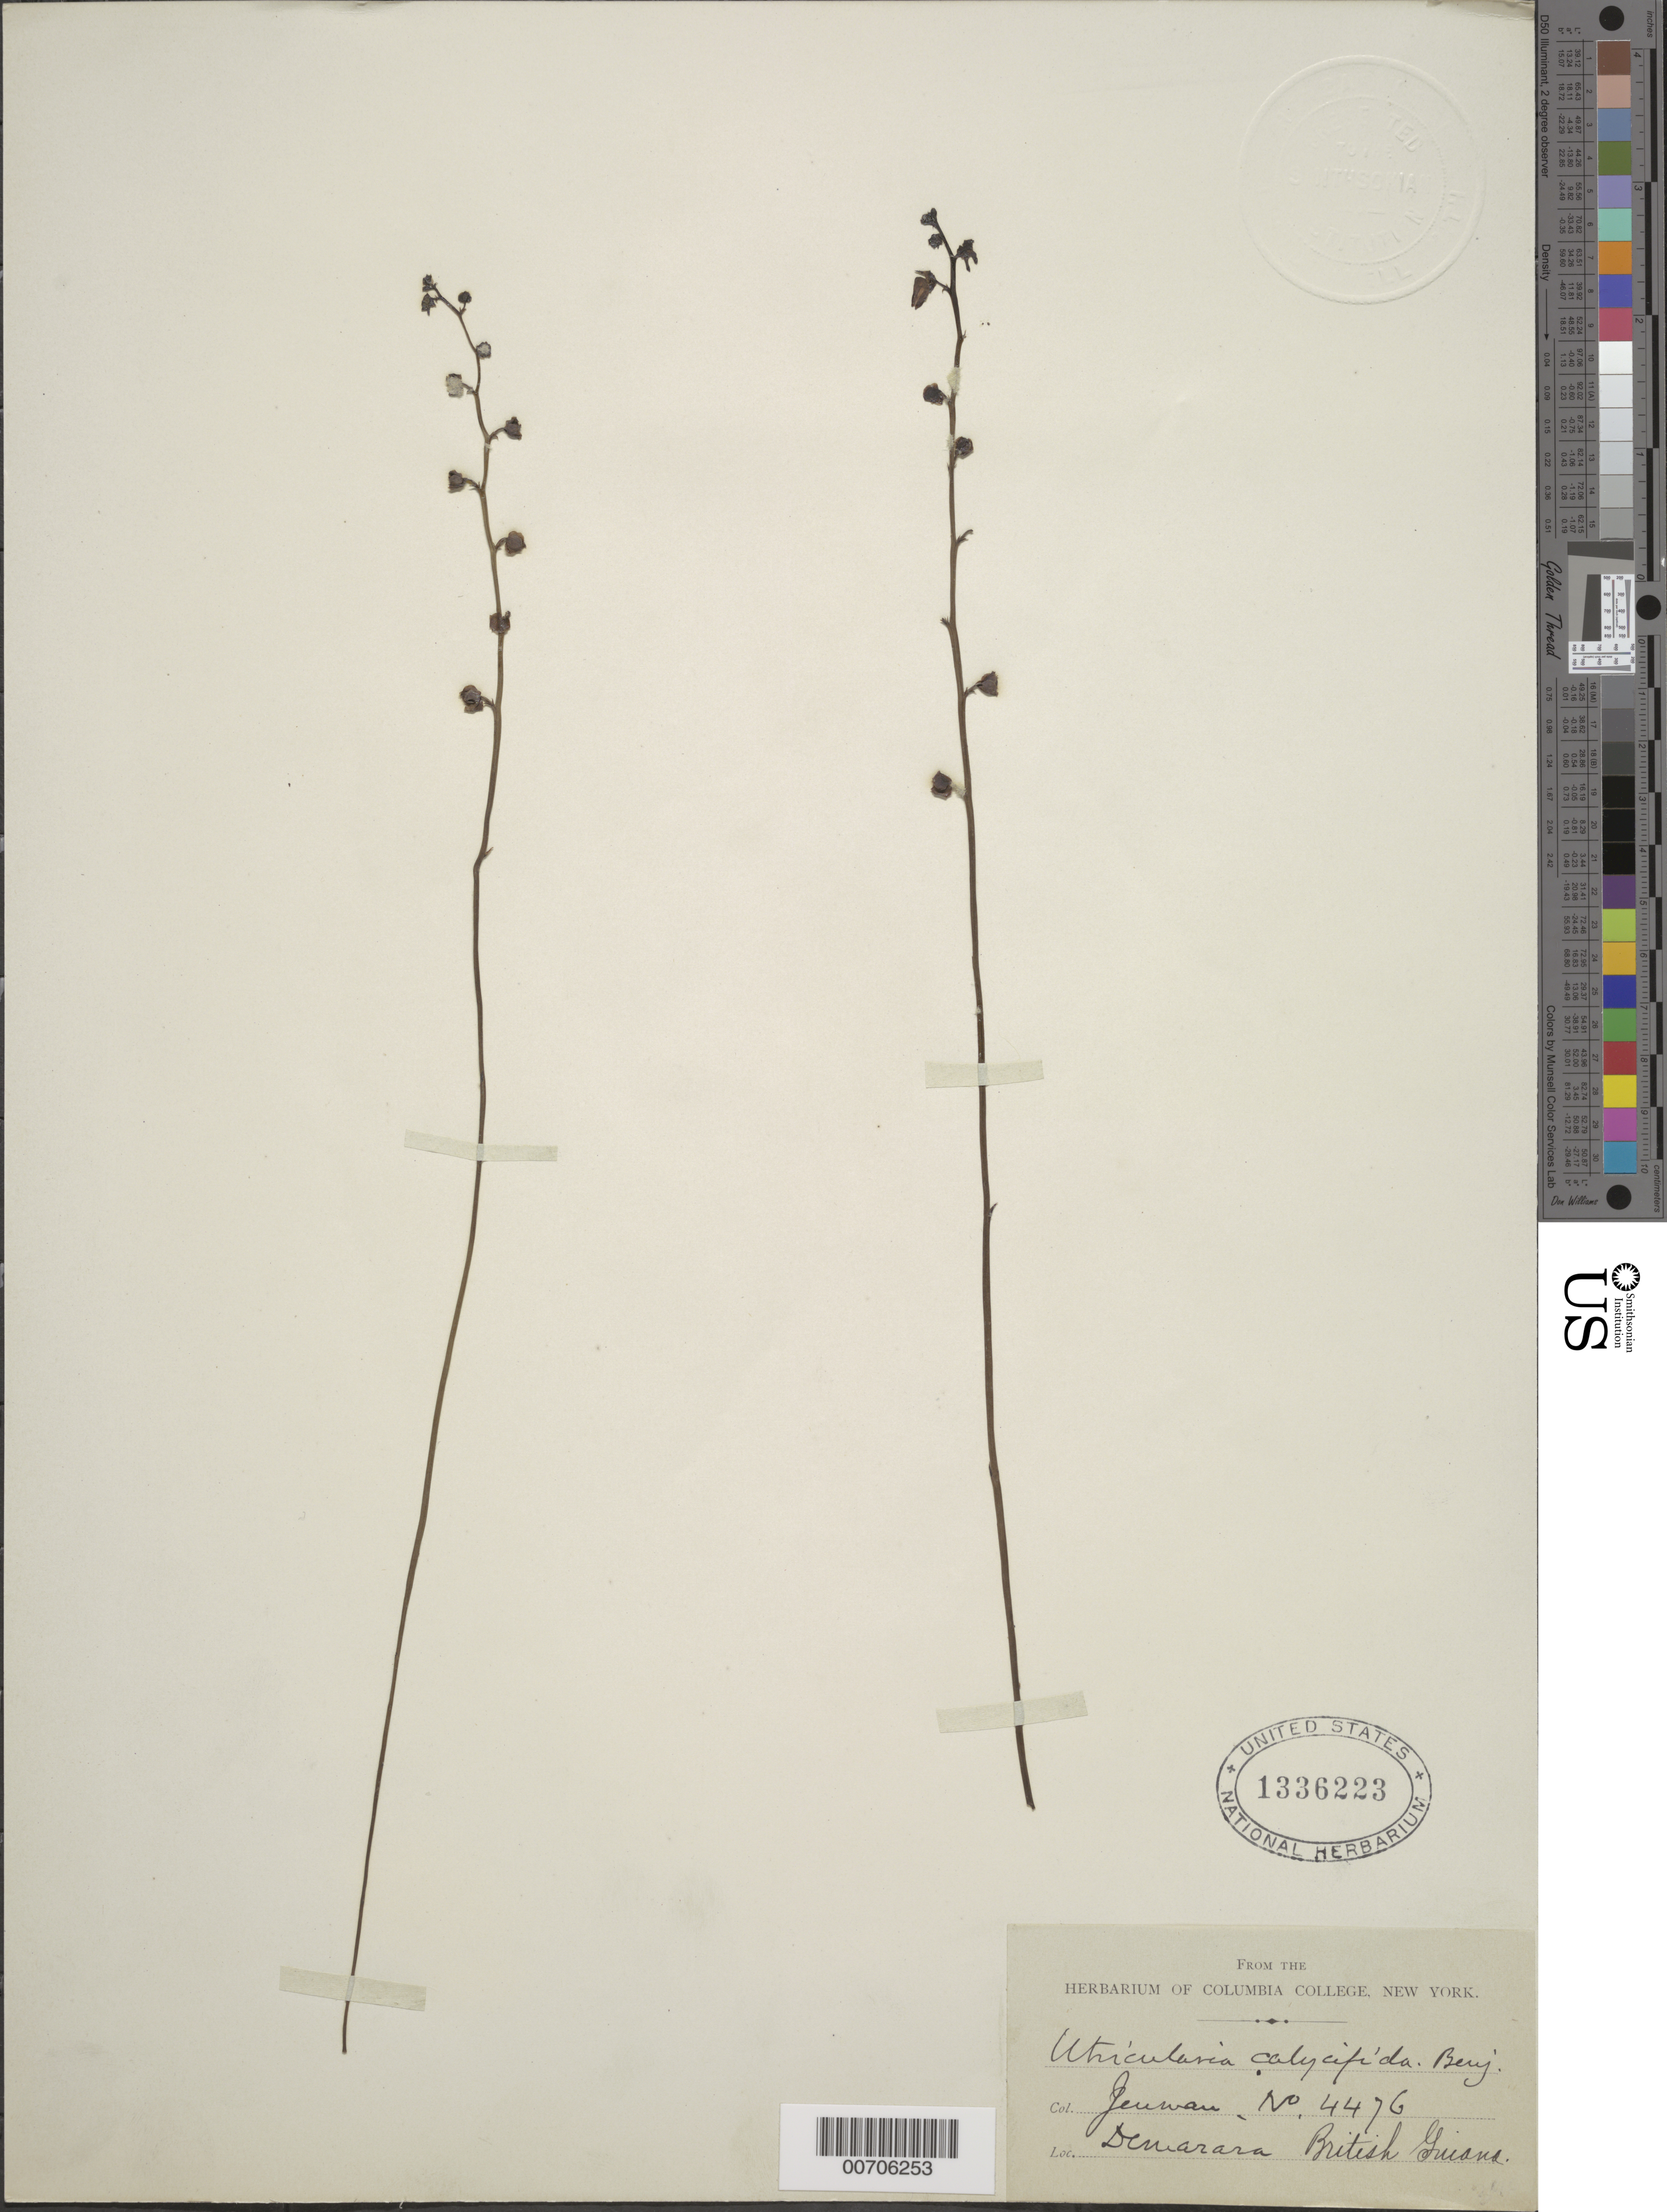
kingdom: Plantae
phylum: Tracheophyta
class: Magnoliopsida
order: Lamiales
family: Lentibulariaceae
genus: Utricularia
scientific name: Utricularia calycifida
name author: Benj.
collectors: -. Jenman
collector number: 4476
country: Guyana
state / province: Demerara-Mahaica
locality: Demerara. British Guiana.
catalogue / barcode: US 1336223